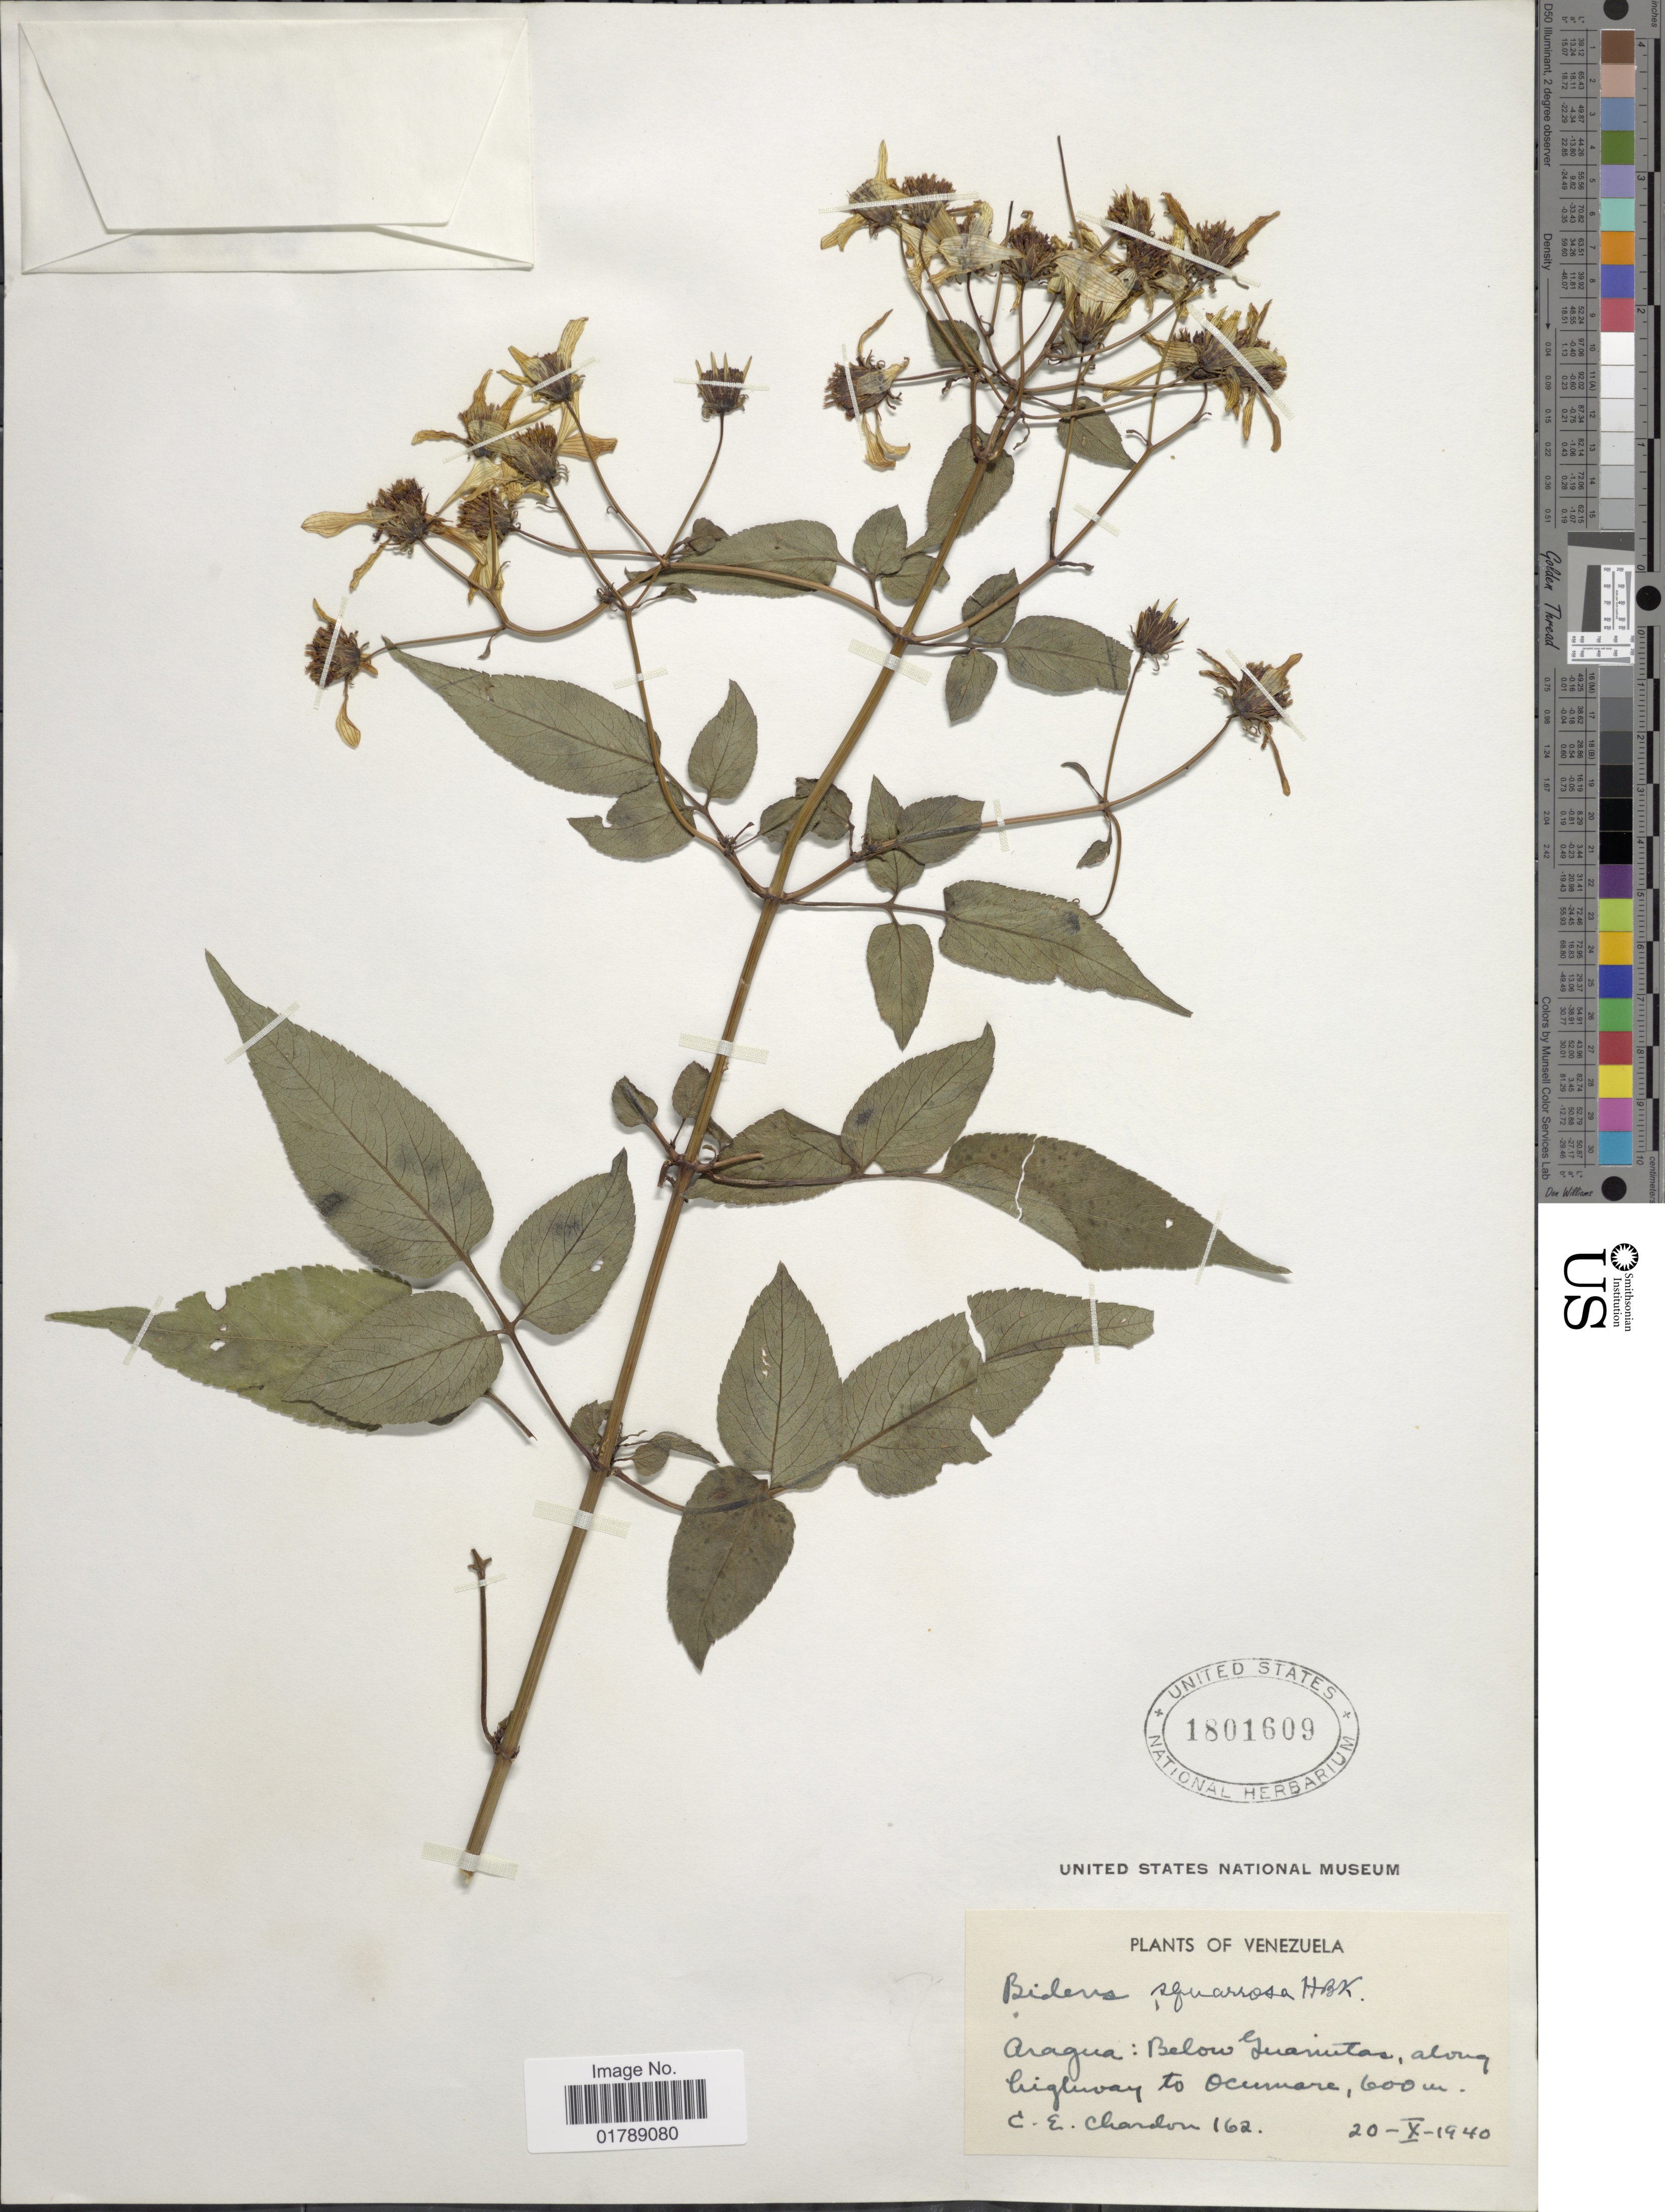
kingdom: Plantae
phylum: Tracheophyta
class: Magnoliopsida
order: Asterales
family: Asteraceae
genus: Bidens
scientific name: Bidens squarrosa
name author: Kunth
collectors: C. E. Chardón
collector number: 162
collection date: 1940-10-20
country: Venezuela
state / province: Aragua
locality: Below Guariutas, along highway to Ocumare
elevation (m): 600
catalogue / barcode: US 1801609